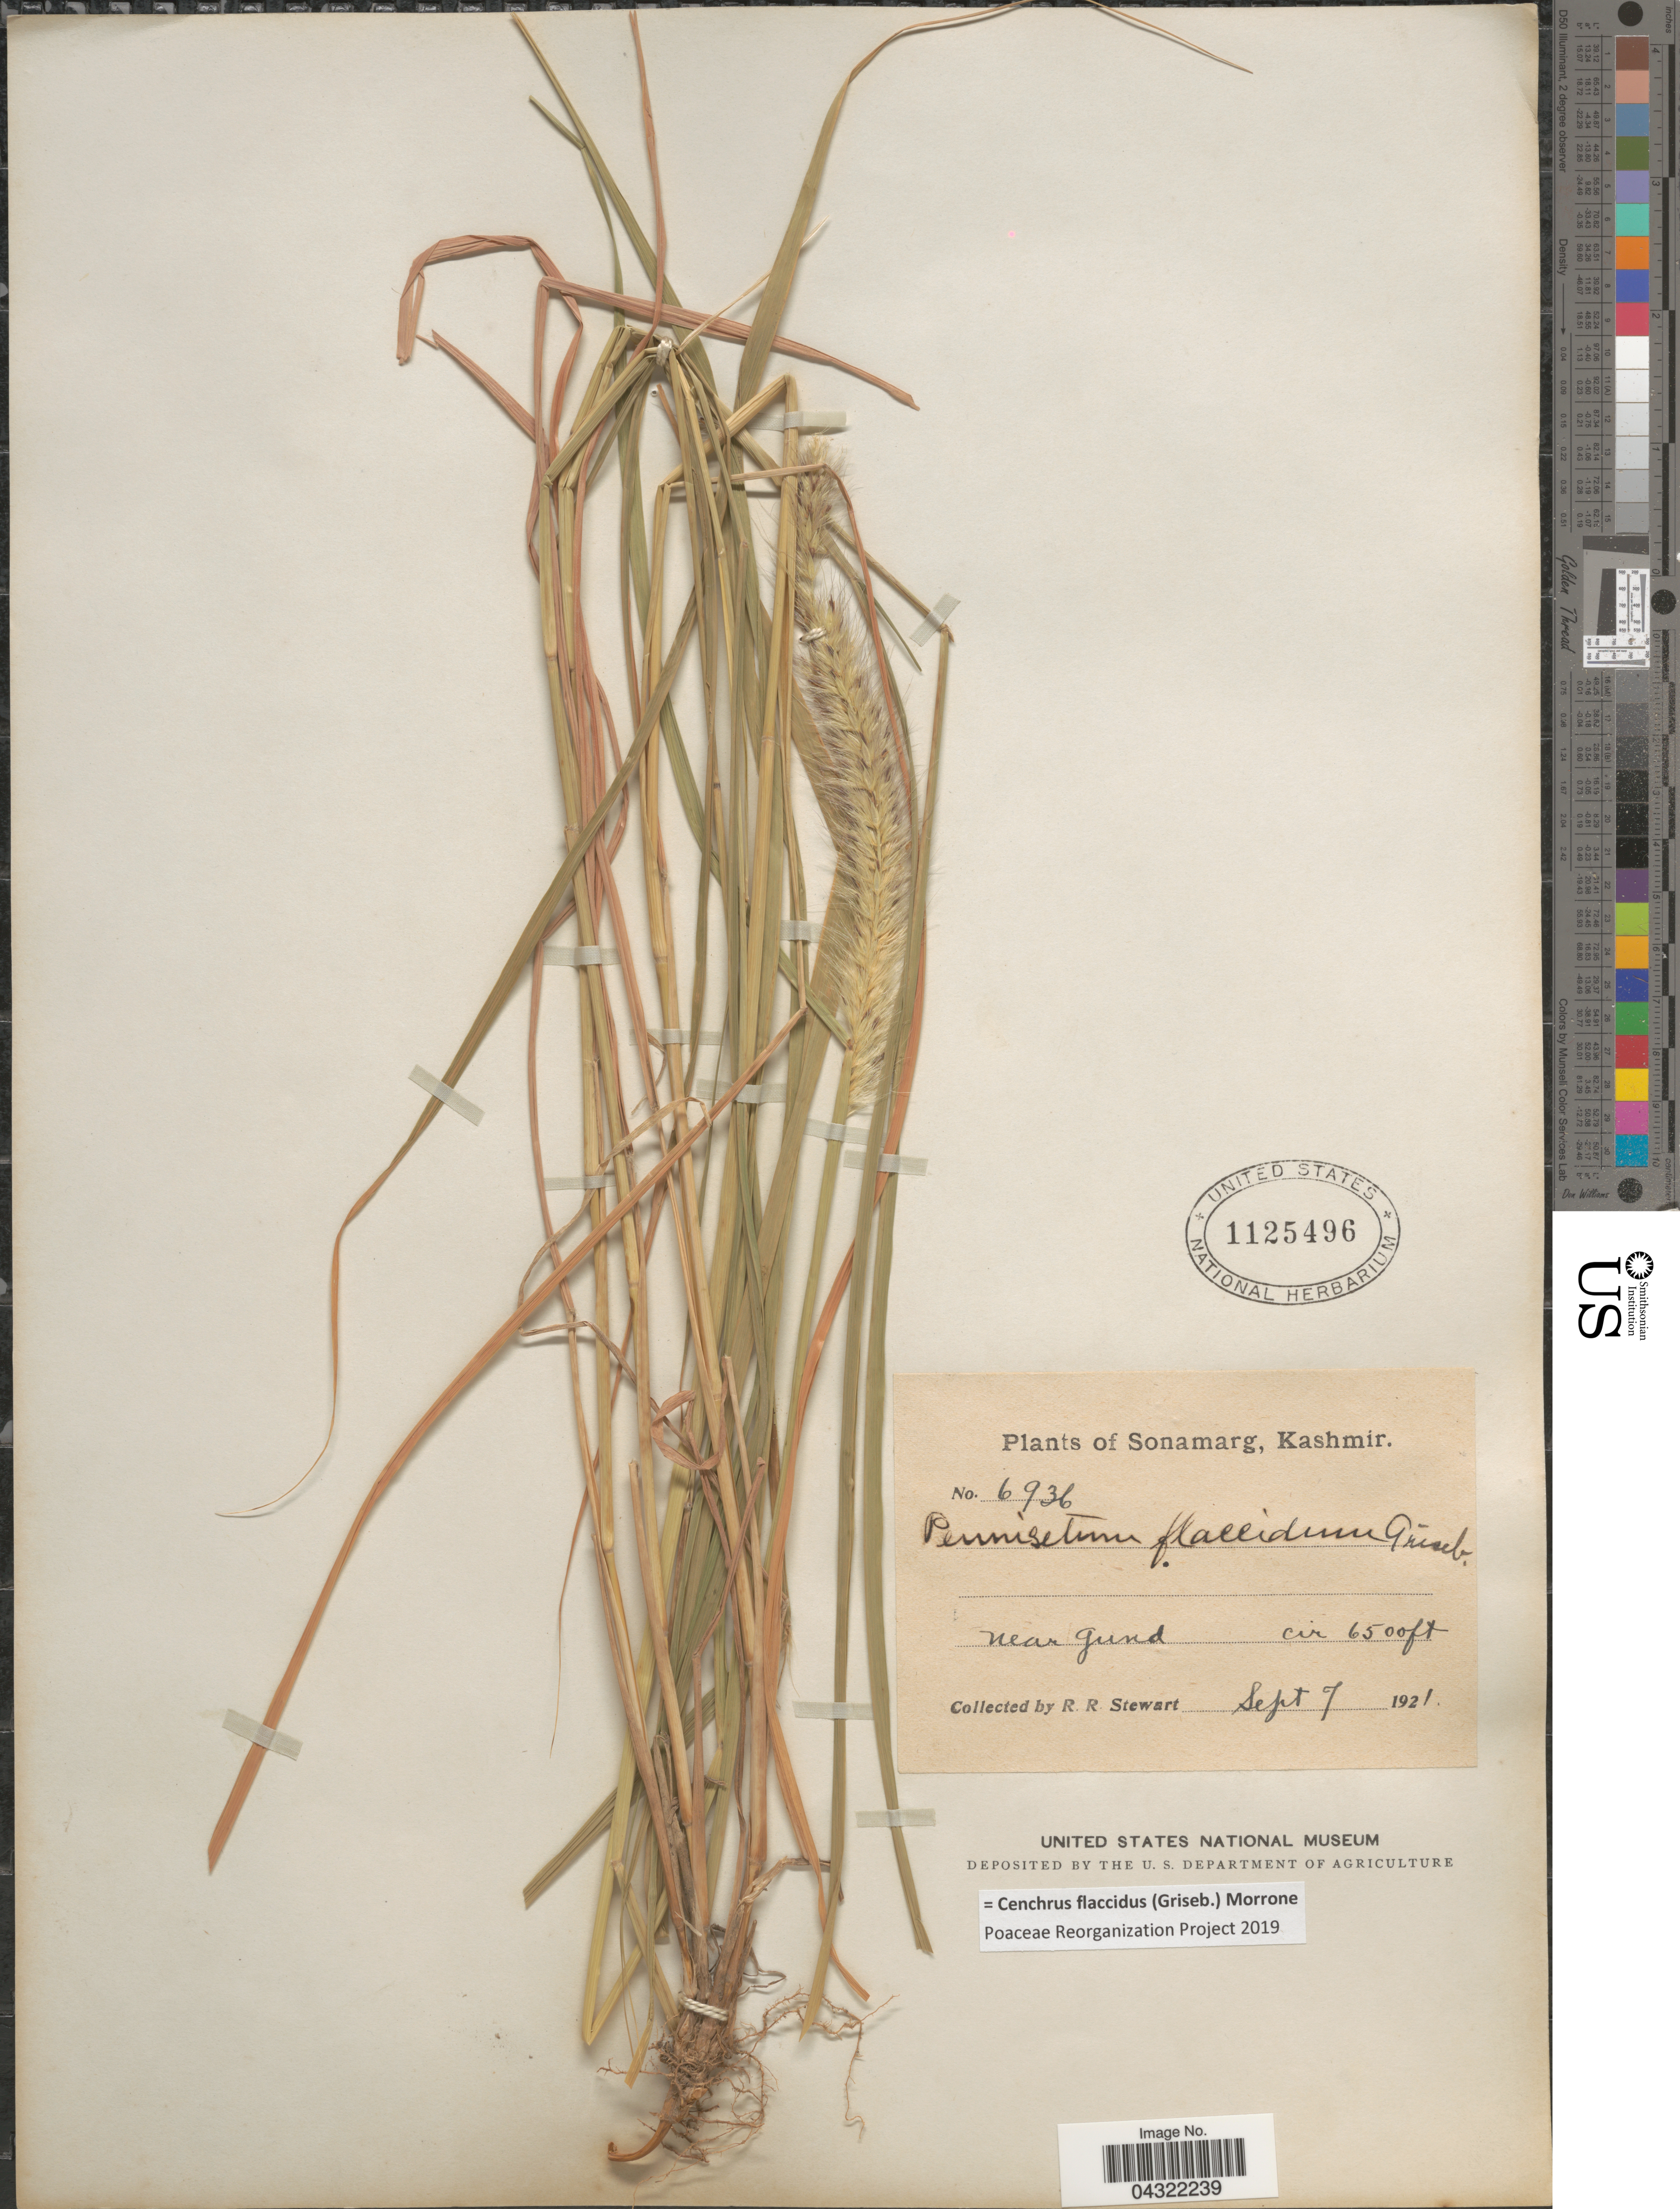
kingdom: Plantae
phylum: Tracheophyta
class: Liliopsida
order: Poales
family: Poaceae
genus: Cenchrus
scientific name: Cenchrus flaccidus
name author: (Griseb.) Morrone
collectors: R. Stewart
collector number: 6936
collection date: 1921-09-07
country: India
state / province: Jammu and Kashmir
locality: Sonamarg, Kashmir. Near Gund.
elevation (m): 1981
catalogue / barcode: US 1125496